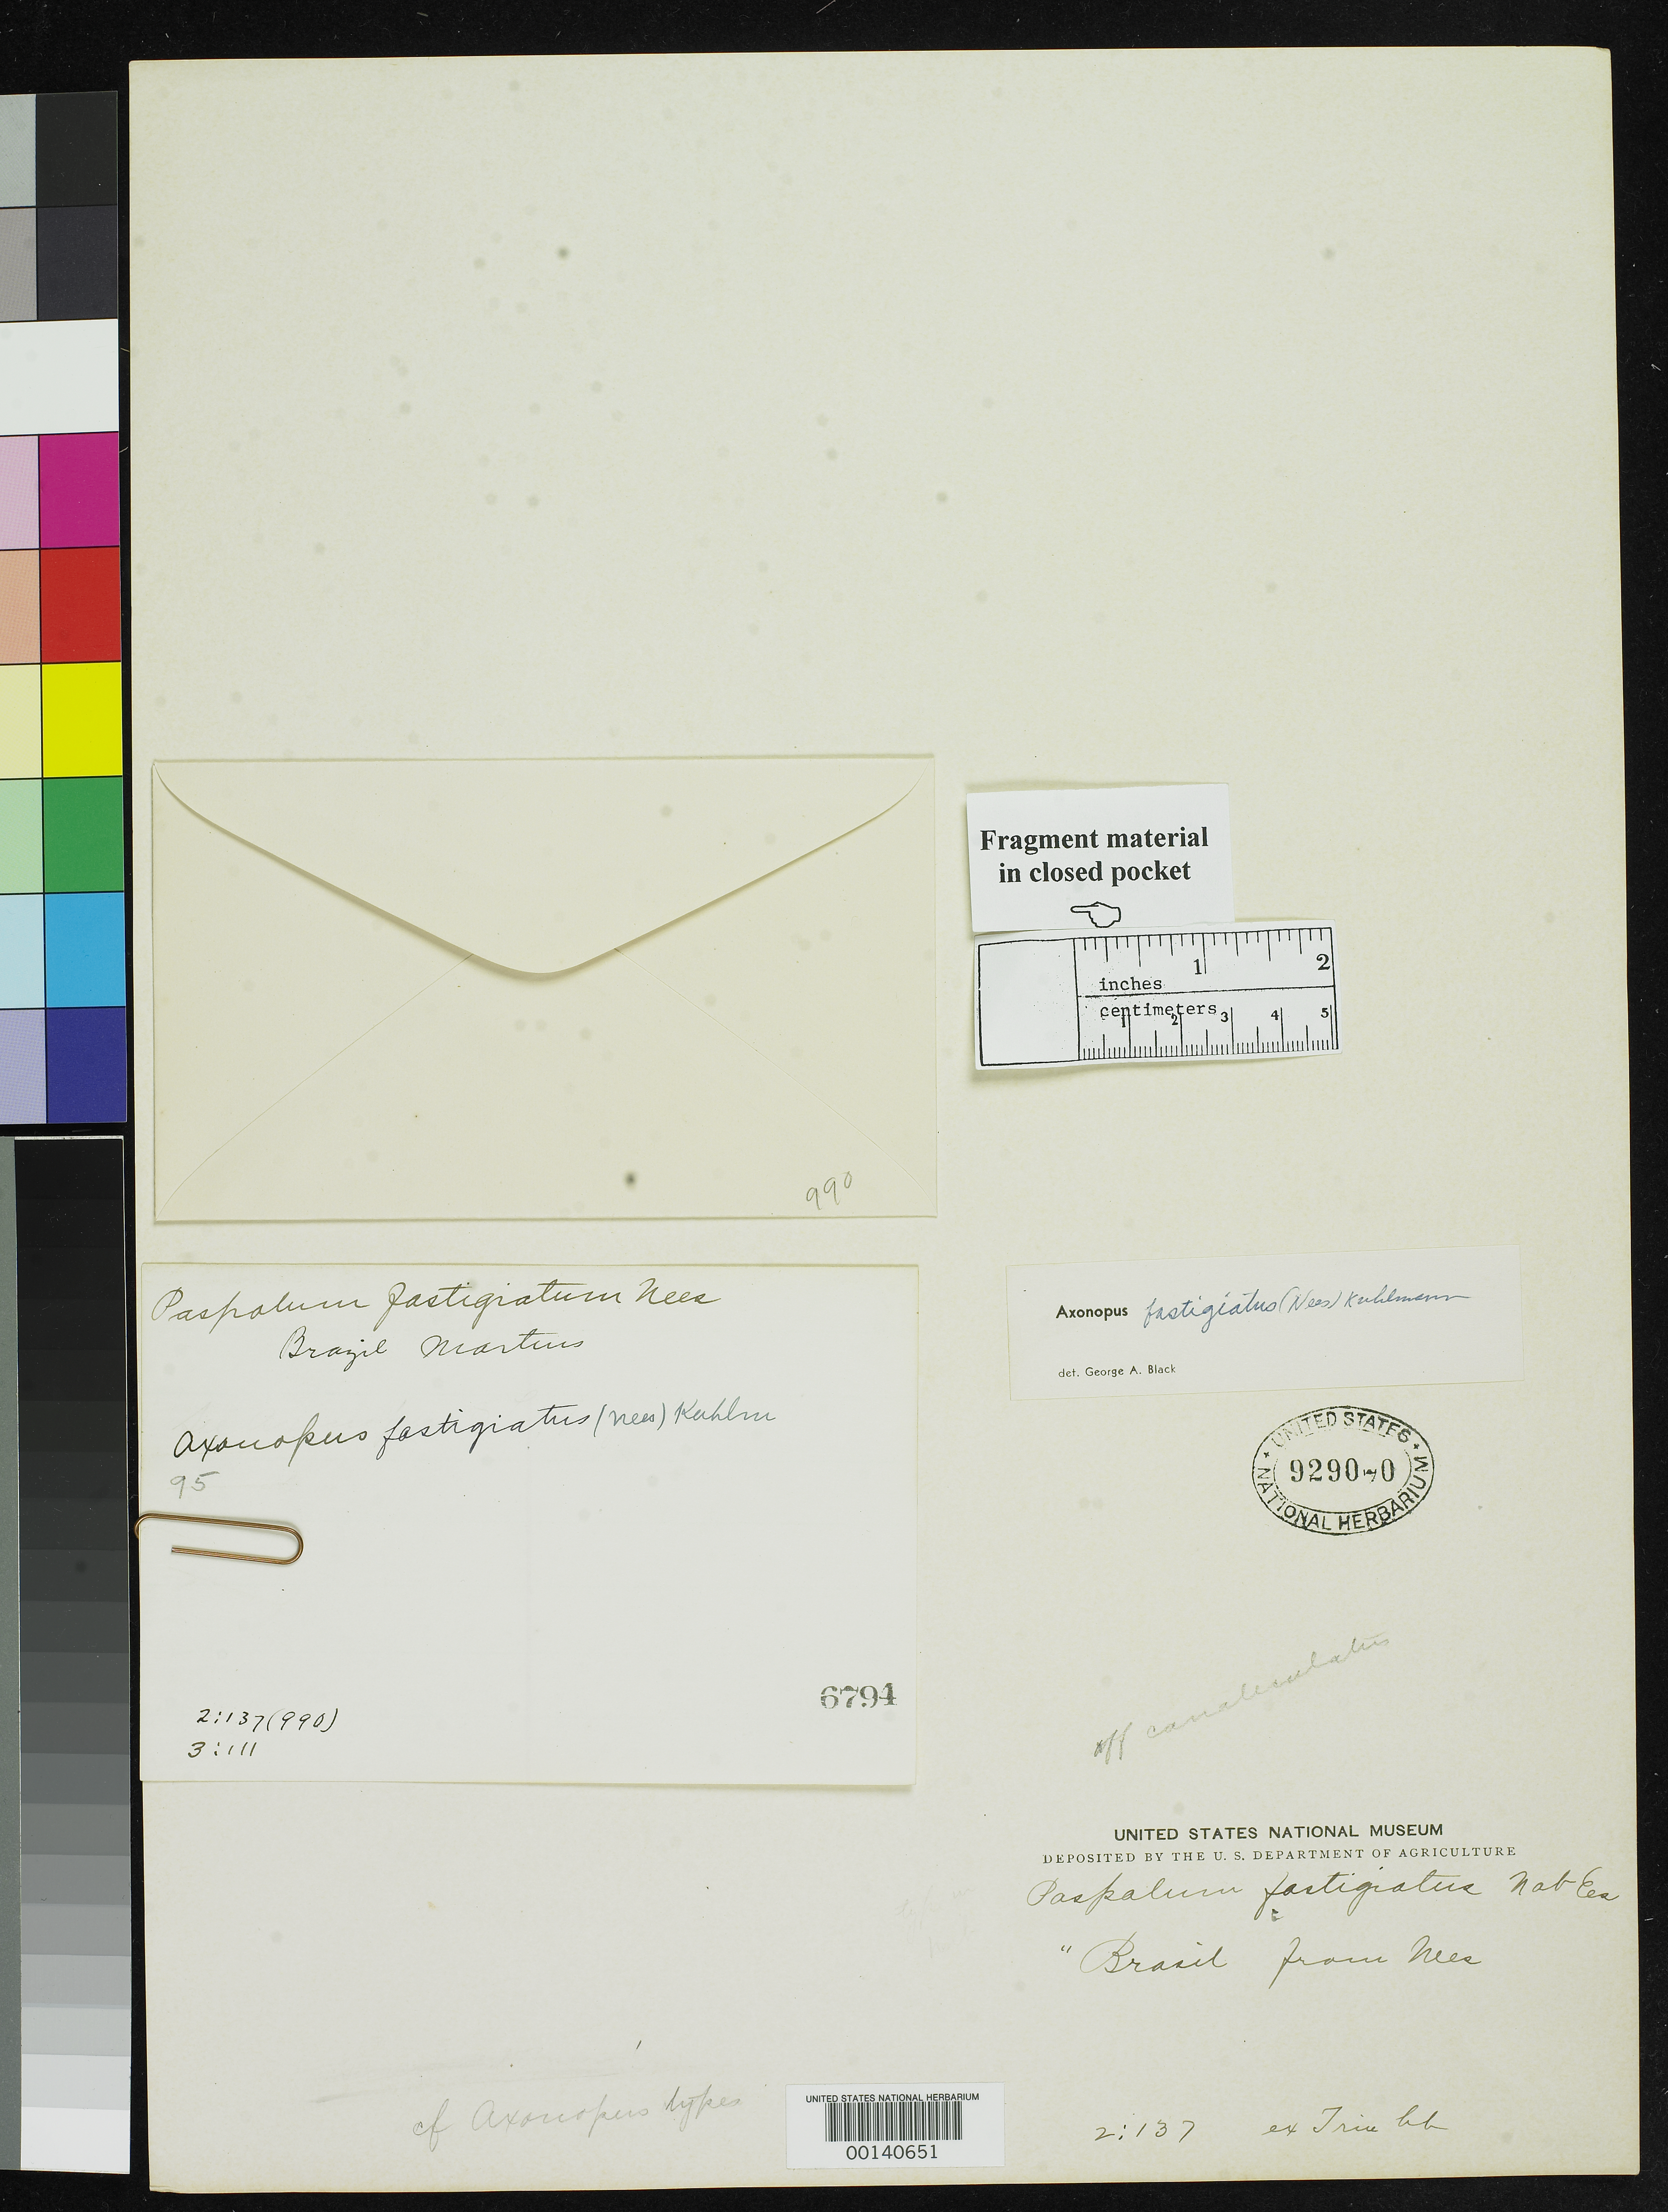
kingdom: Plantae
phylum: Tracheophyta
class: Liliopsida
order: Poales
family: Poaceae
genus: Paspalum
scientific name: Paspalum fastigiatum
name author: Nees ex Trin.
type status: Type Fragment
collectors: C. F. Martius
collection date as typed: Jun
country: Brazil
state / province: Minas Gerais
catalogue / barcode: US 929070